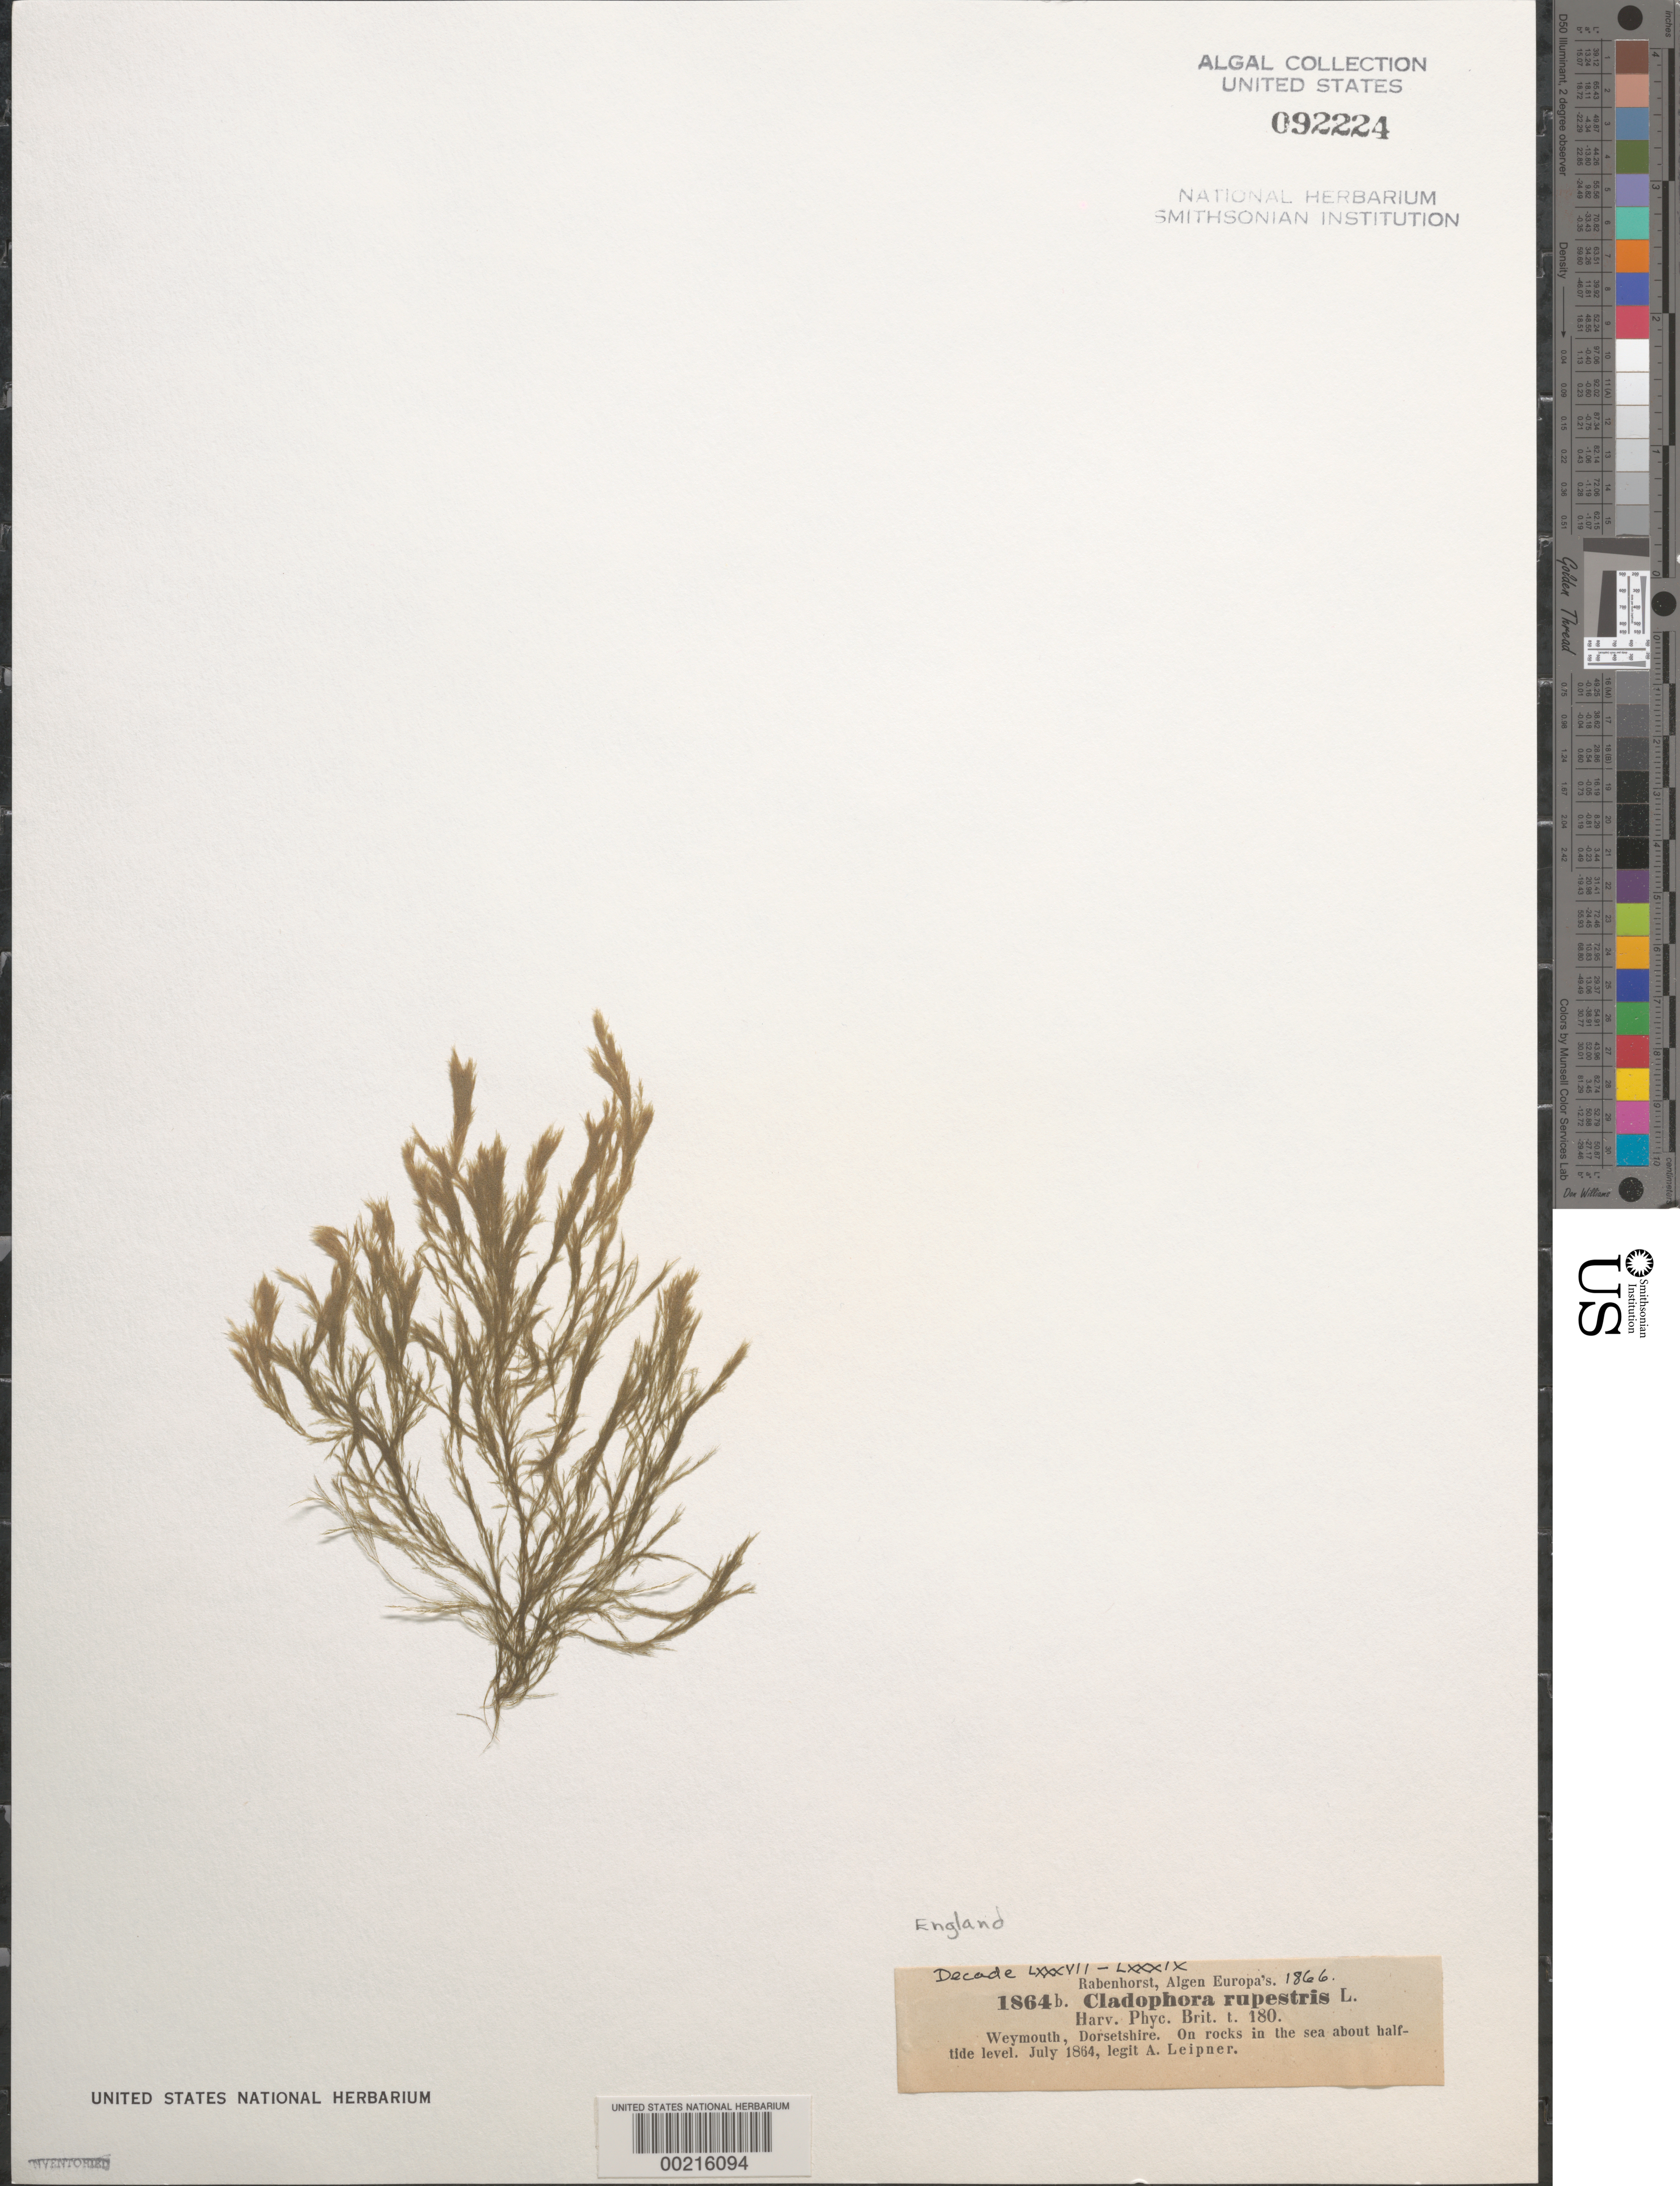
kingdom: Plantae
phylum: Chlorophyta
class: Ulvophyceae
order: Cladophorales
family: Cladophoraceae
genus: Cladophora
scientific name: Cladophora rupestris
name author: (Roth) Kütz.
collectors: A. Leipner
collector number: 1864b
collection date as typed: Jul 1864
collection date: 1864-07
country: United Kingdom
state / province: England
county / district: Dorset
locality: Weymouth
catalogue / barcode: US 92224